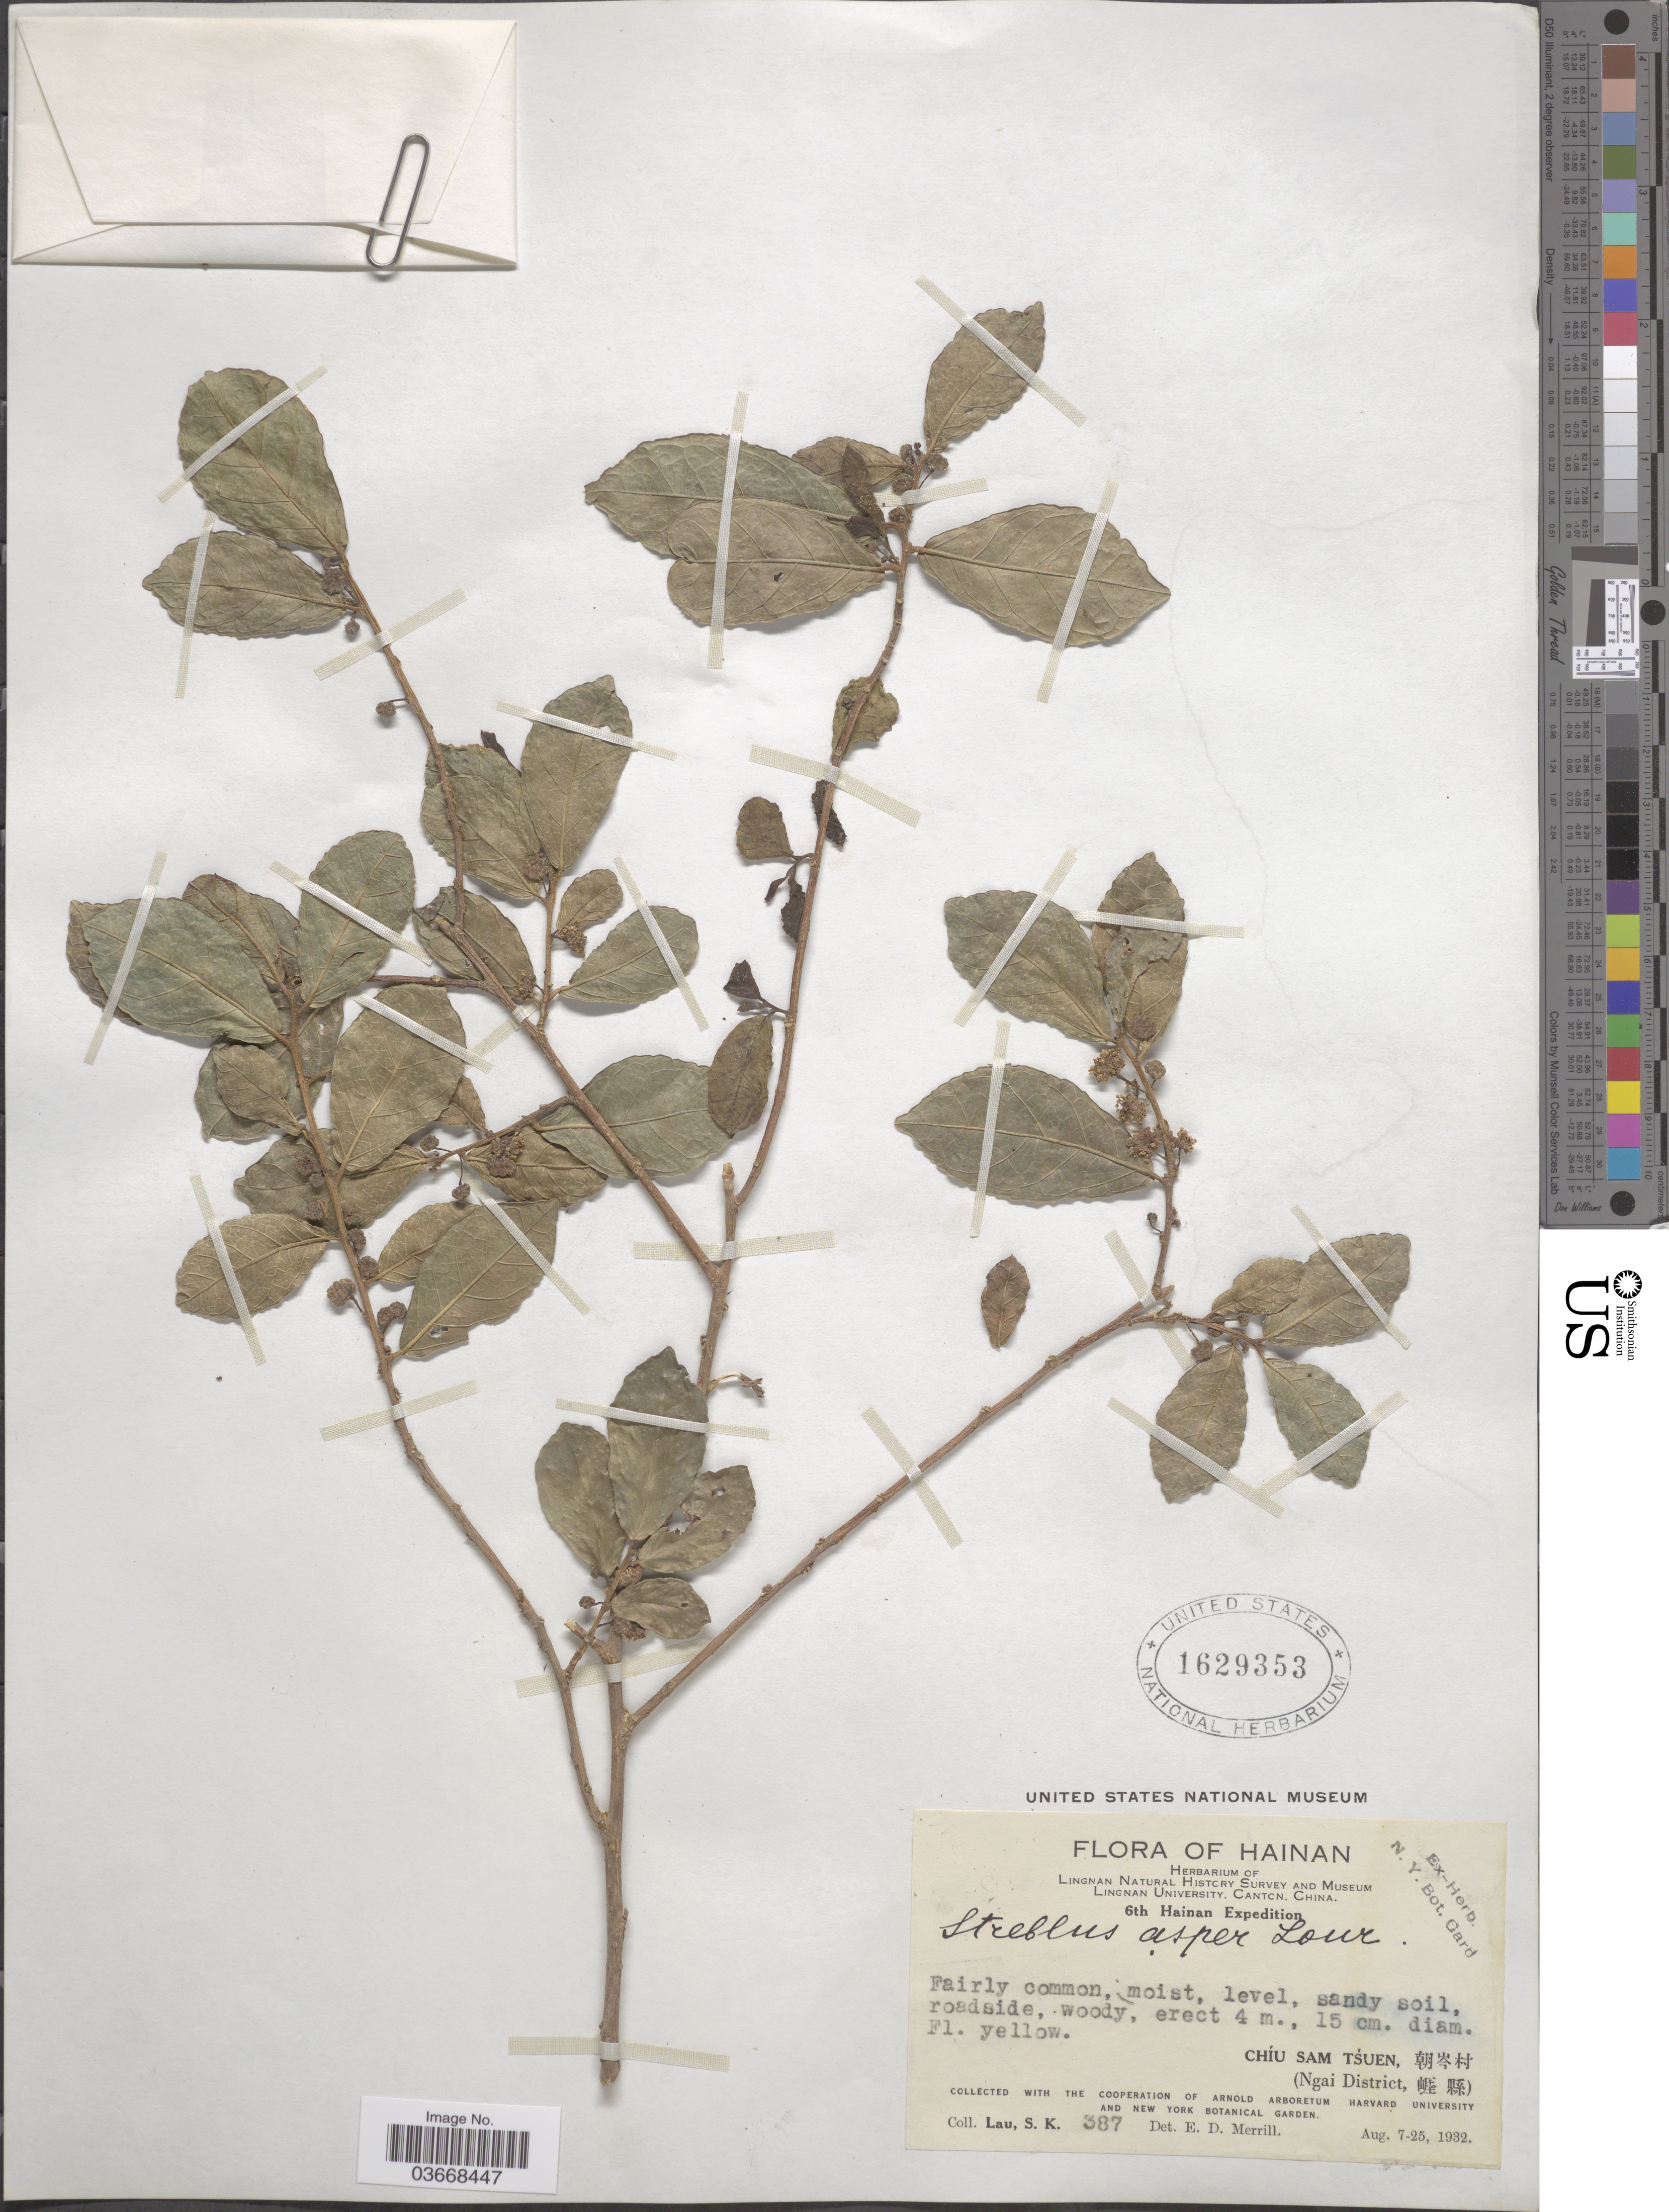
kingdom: Plantae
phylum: Tracheophyta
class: Magnoliopsida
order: Rosales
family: Moraceae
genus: Streblus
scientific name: Streblus asper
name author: Lour.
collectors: S. K. Lau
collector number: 387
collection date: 1932-08-07/1932-08-25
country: China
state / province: Hainan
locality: Chíu Sam Tśuen. (Ngai District).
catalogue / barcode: US 1629353